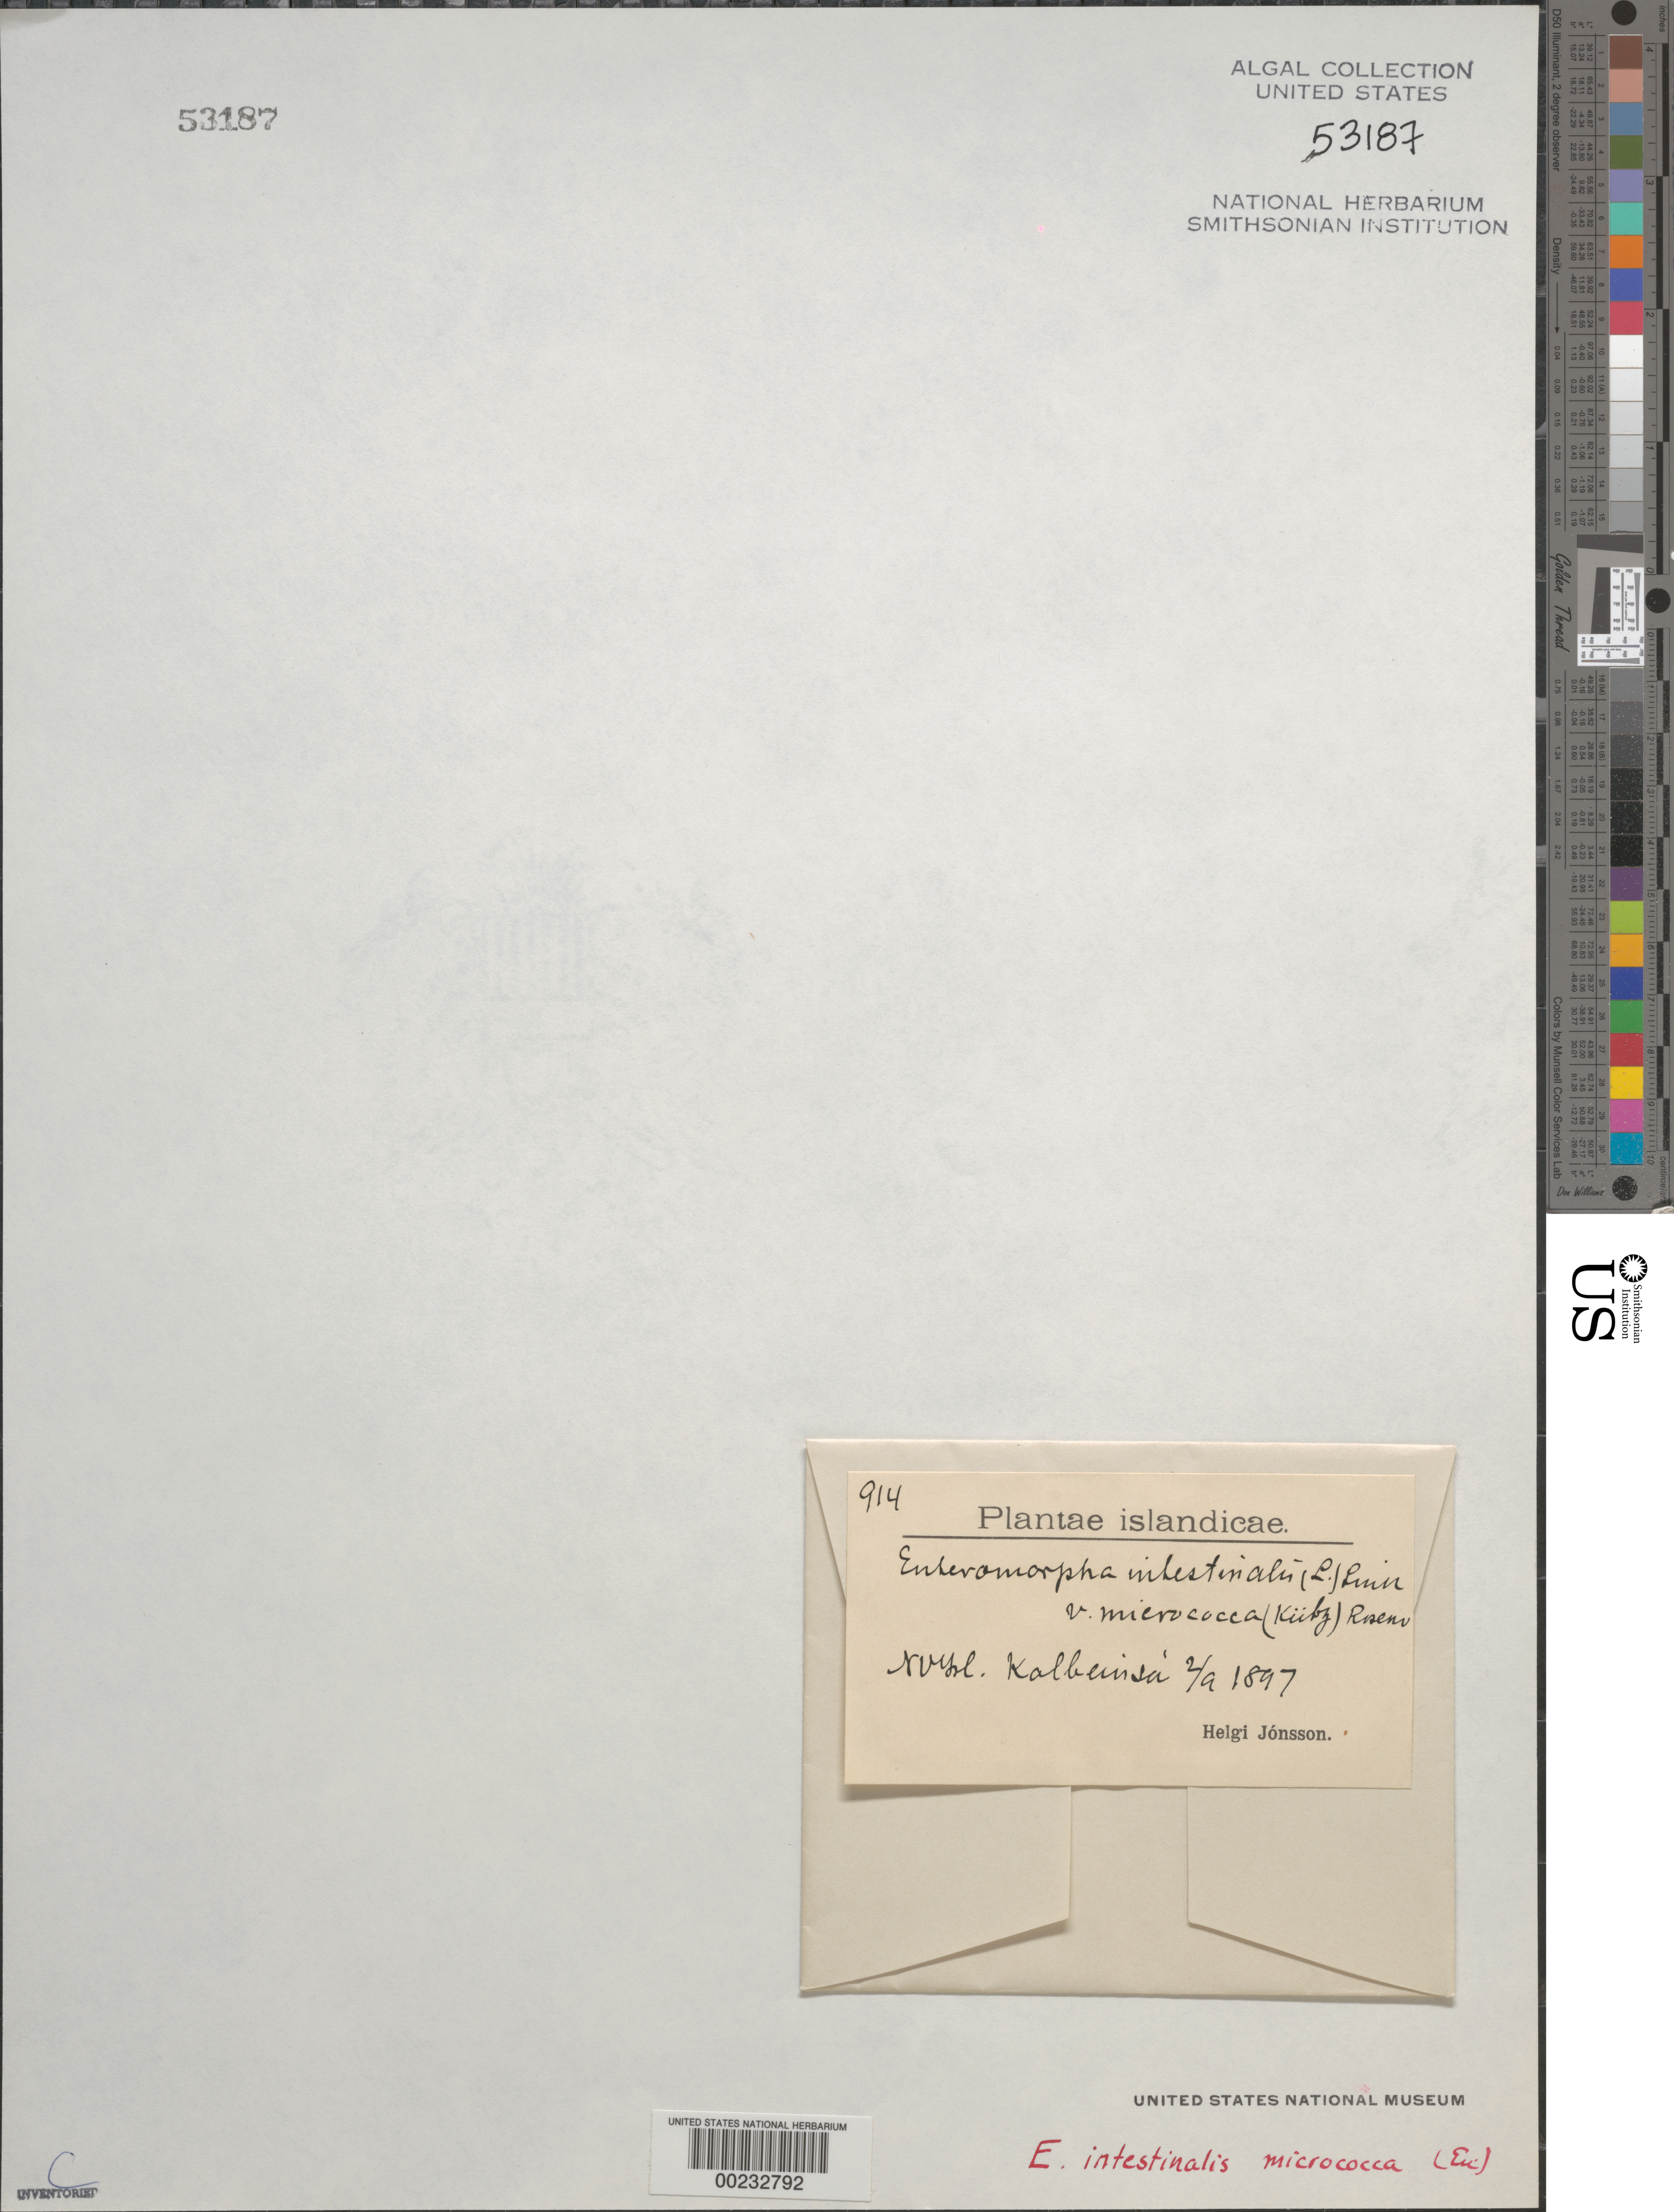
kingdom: Plantae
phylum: Chlorophyta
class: Ulvophyceae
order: Ulvales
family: Ulvaceae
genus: Ulva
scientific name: Ulva intestinalis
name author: L.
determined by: Algae name updating Project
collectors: H. Jonsson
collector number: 914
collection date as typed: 02 Sep 1897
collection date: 1897-09-02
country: Iceland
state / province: Westfjords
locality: Kolbeinsa, Strandasysla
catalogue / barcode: US 53187